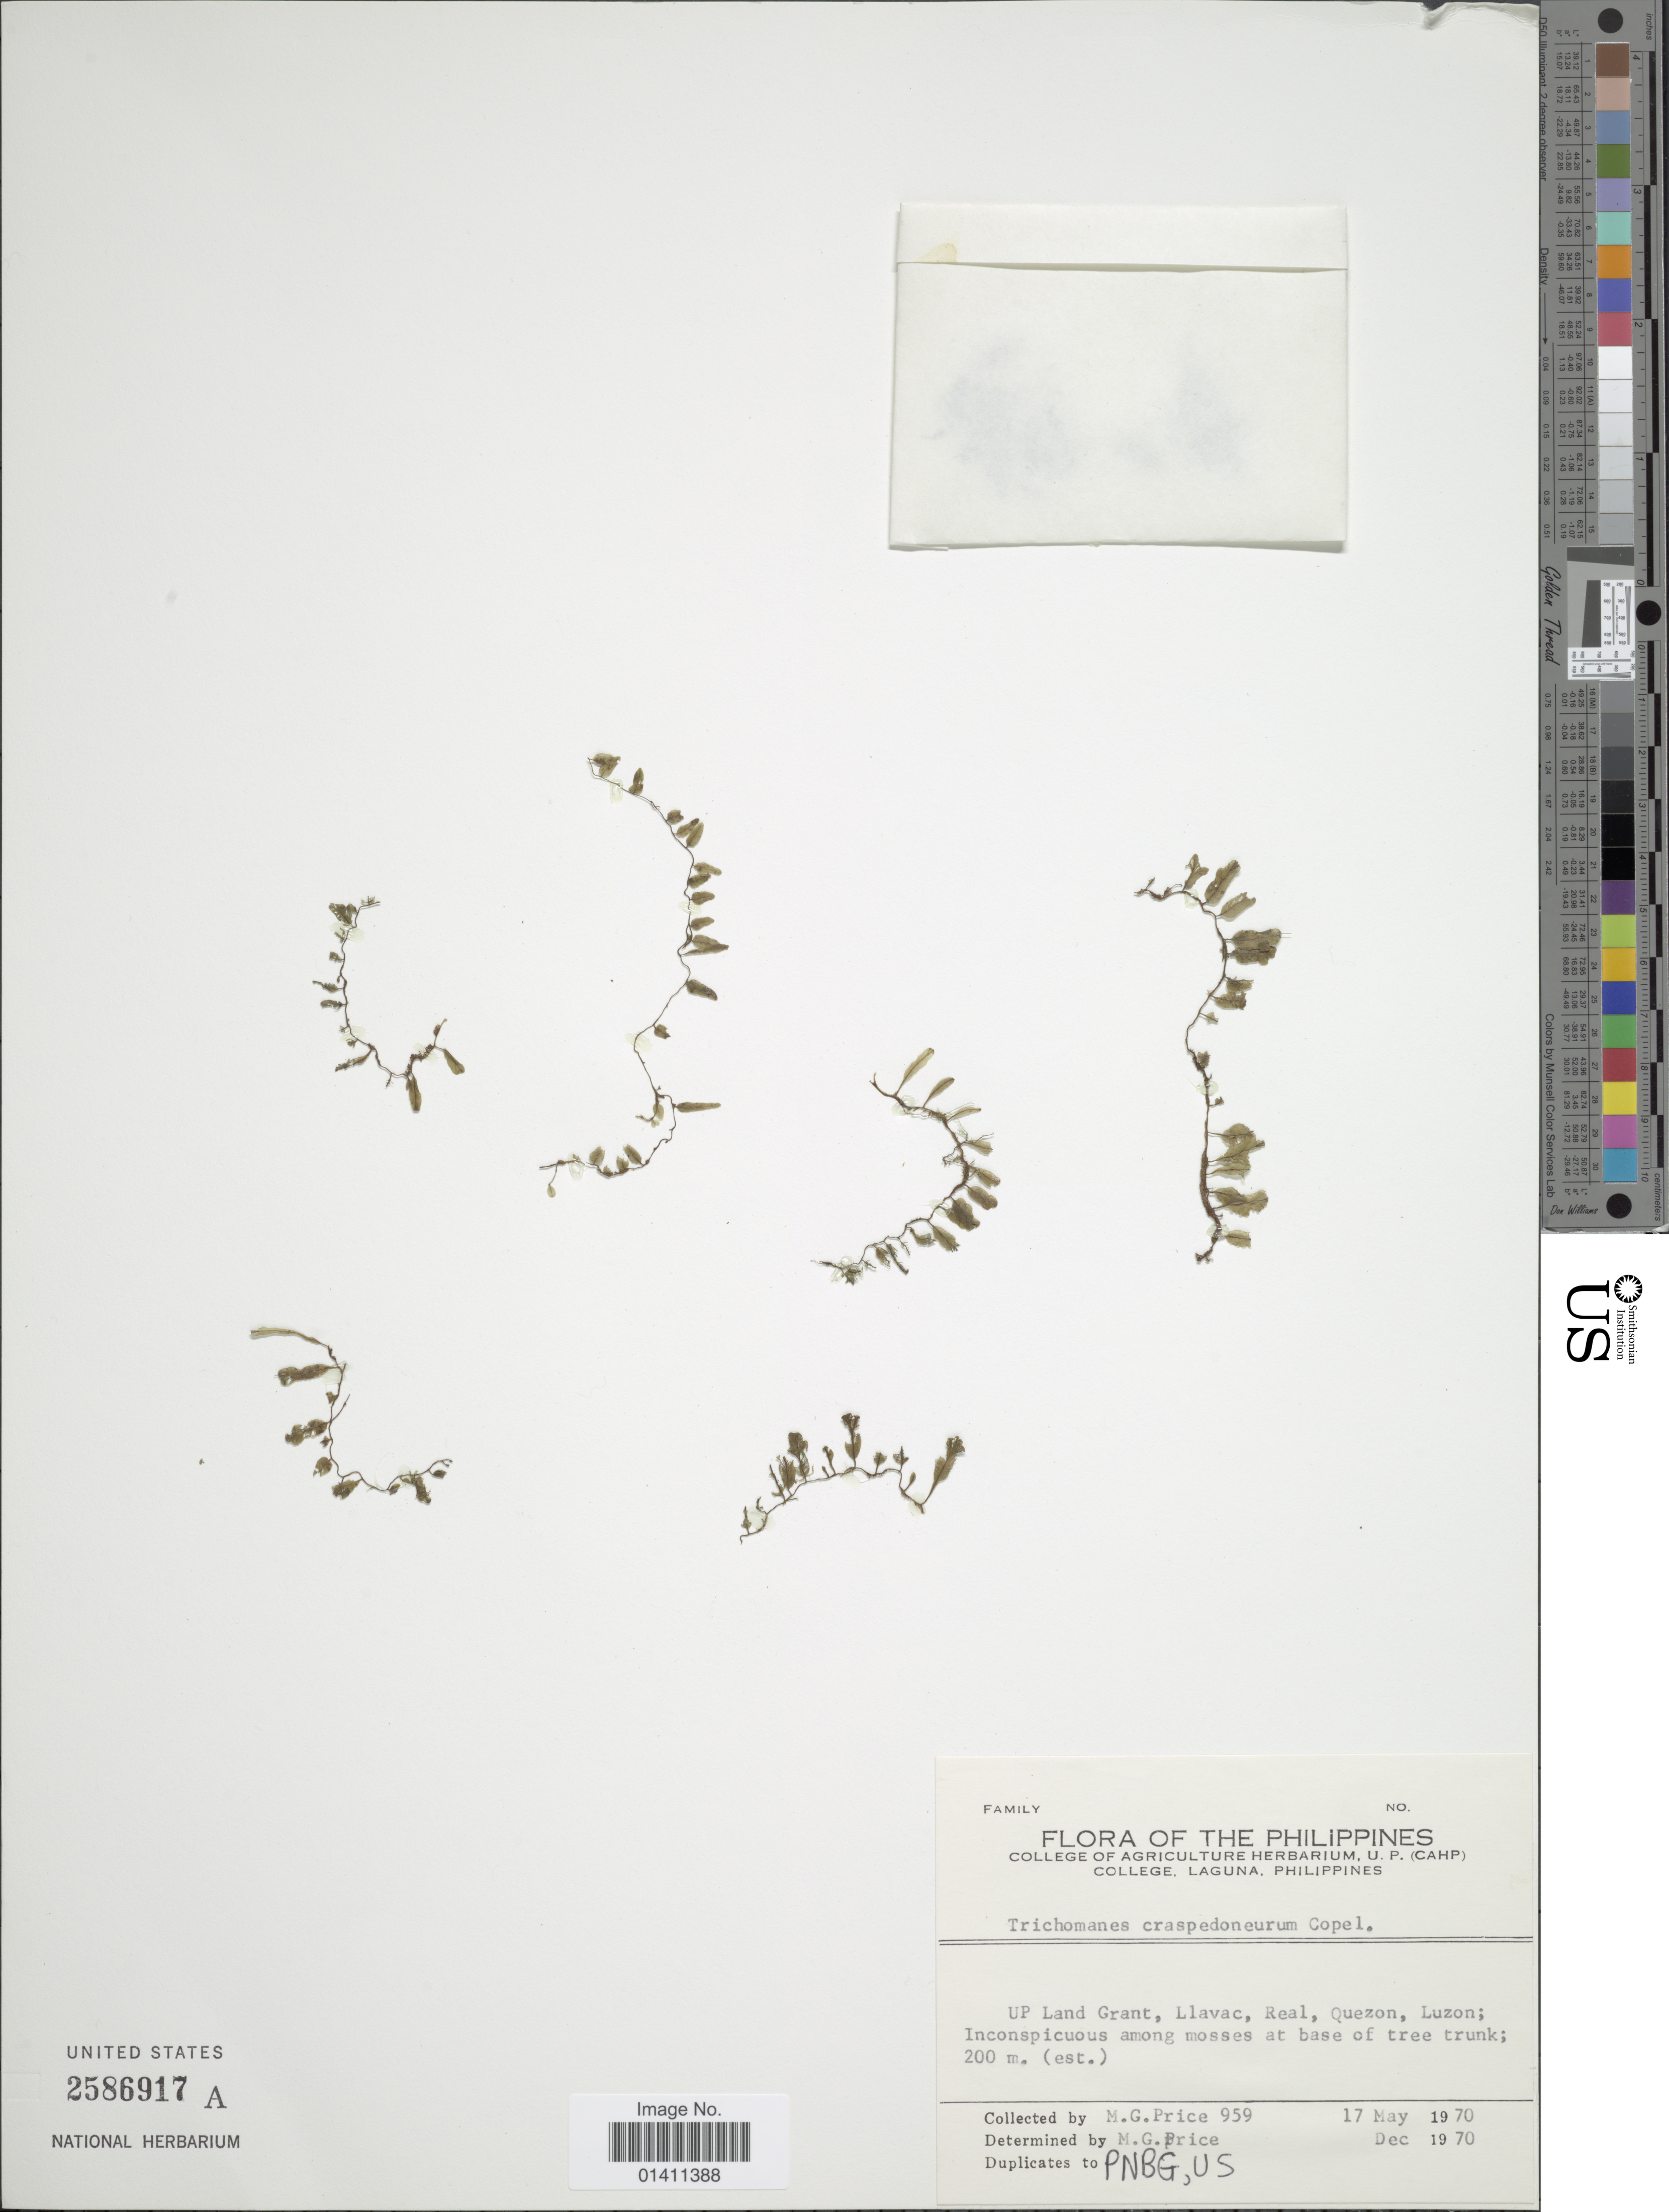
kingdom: Plantae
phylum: Tracheophyta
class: Polypodiopsida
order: Hymenophyllales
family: Hymenophyllaceae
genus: Didymoglossum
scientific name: Didymoglossum craspedoneurum (Copel.) comb. ined., 2015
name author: (Copel.)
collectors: M. G. Price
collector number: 959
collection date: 1970-05-17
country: Philippines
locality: UP Land Grant, Luzon. Llavac, Real, Quezon.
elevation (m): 200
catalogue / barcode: US 2586917A